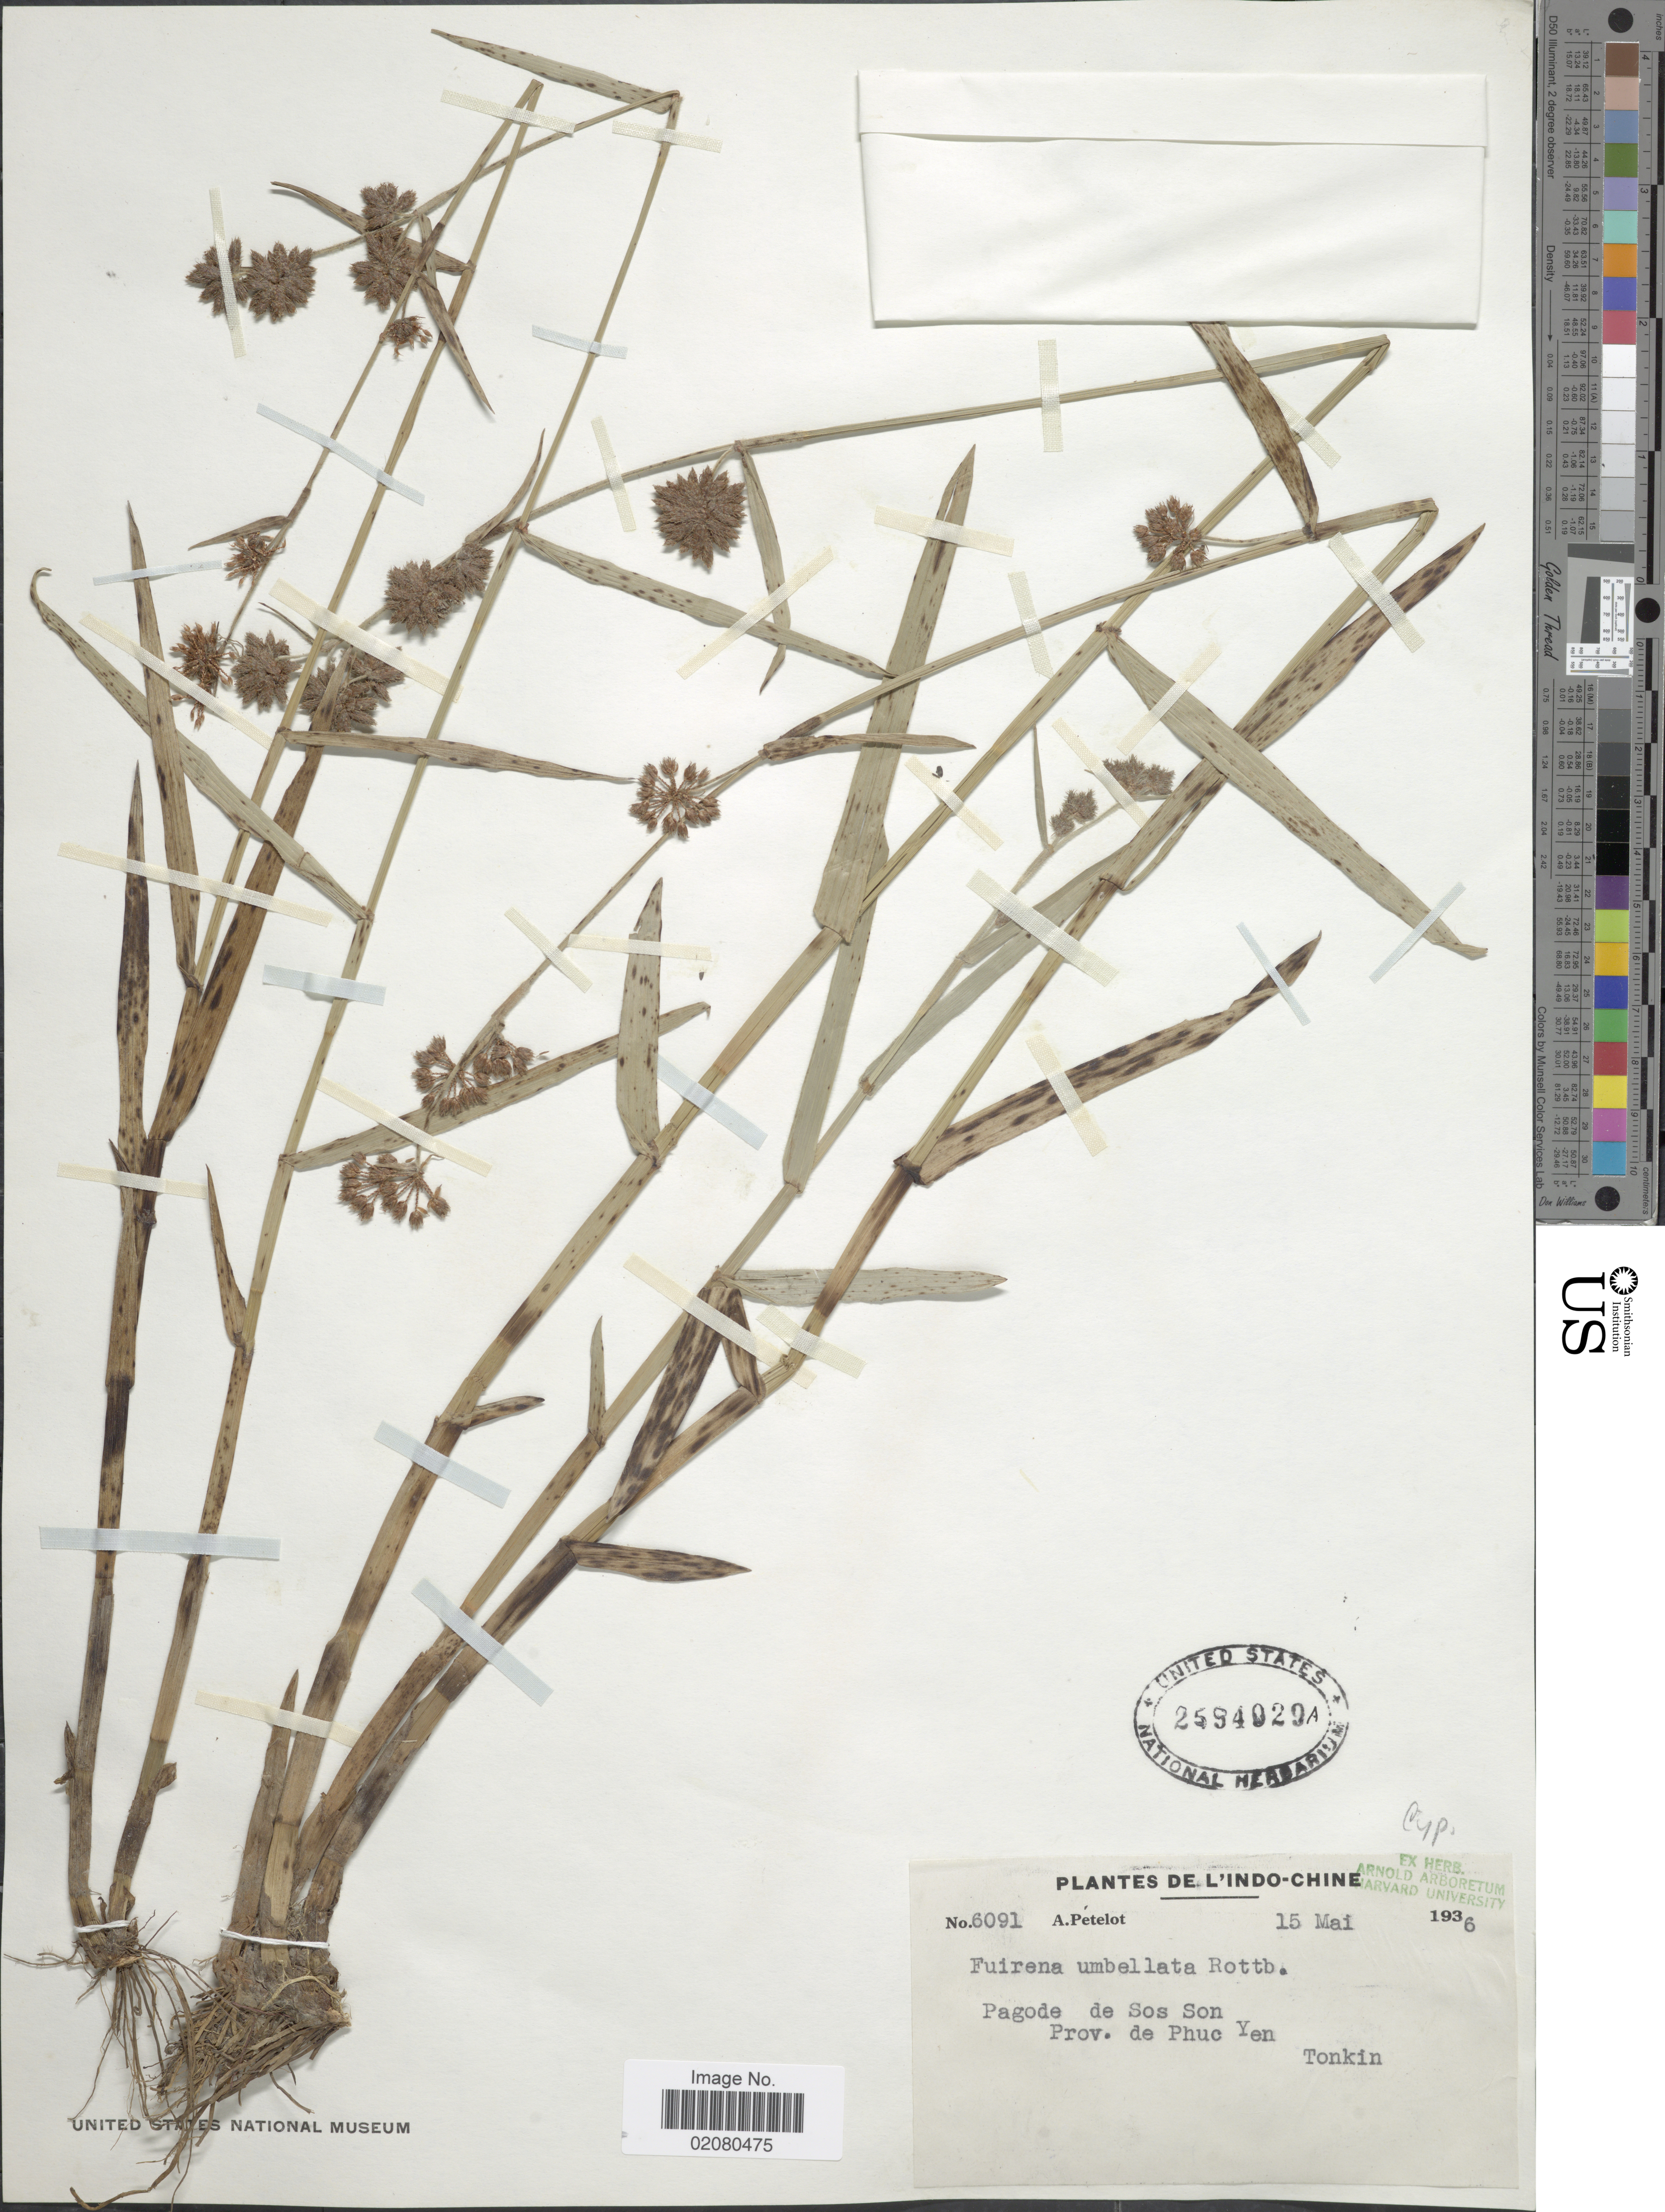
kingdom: Plantae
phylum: Tracheophyta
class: Liliopsida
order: Poales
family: Cyperaceae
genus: Fuirena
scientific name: Fuirena umbellata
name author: Rottb.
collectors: A. Petelot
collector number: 6091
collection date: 1936-05-15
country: Vietnam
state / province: Phu Yen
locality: Pagode de Sos Son, Prov. de Phuc Yen, Tonkin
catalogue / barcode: US 2554029A